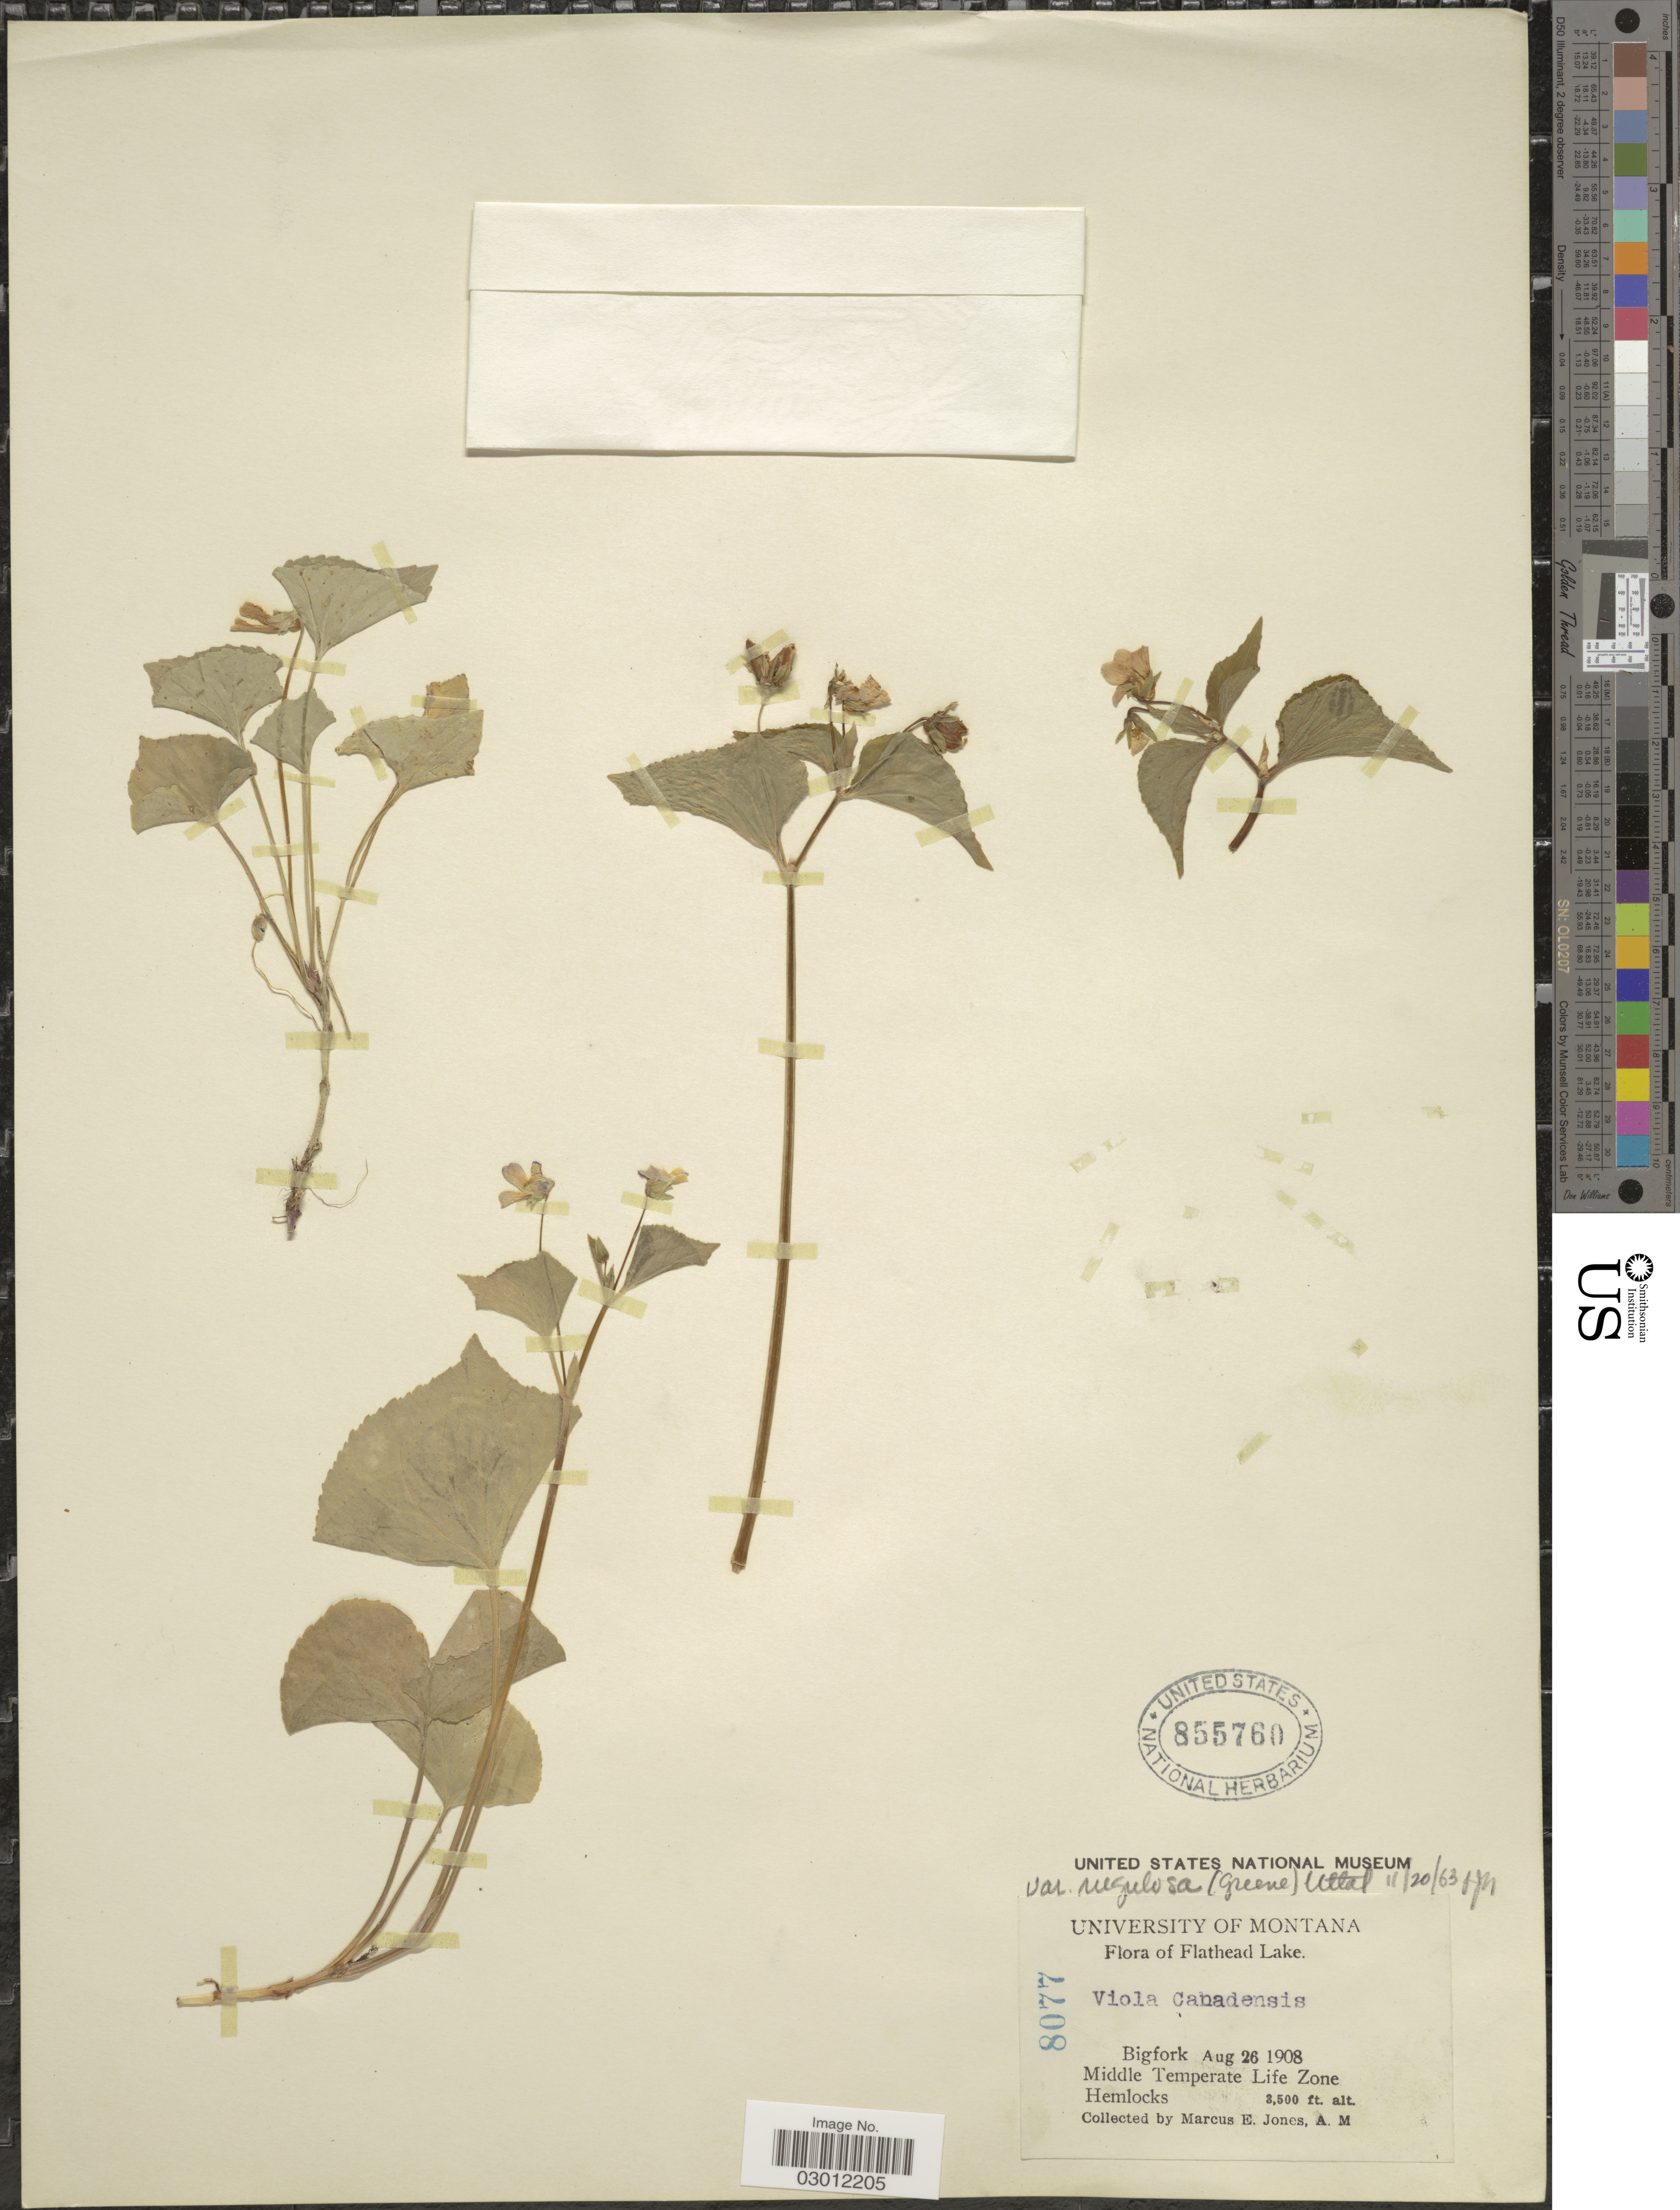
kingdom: Plantae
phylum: Tracheophyta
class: Magnoliopsida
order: Malpighiales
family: Violaceae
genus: Viola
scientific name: Viola canadensis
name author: L.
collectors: M. E. Jones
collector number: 8077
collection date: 1908-08-26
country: United States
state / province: Montana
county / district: Flathead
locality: Flathead Lake. Bigfork. Middle Temperate Life Zone. Hemlocks.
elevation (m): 1067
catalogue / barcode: US 855760